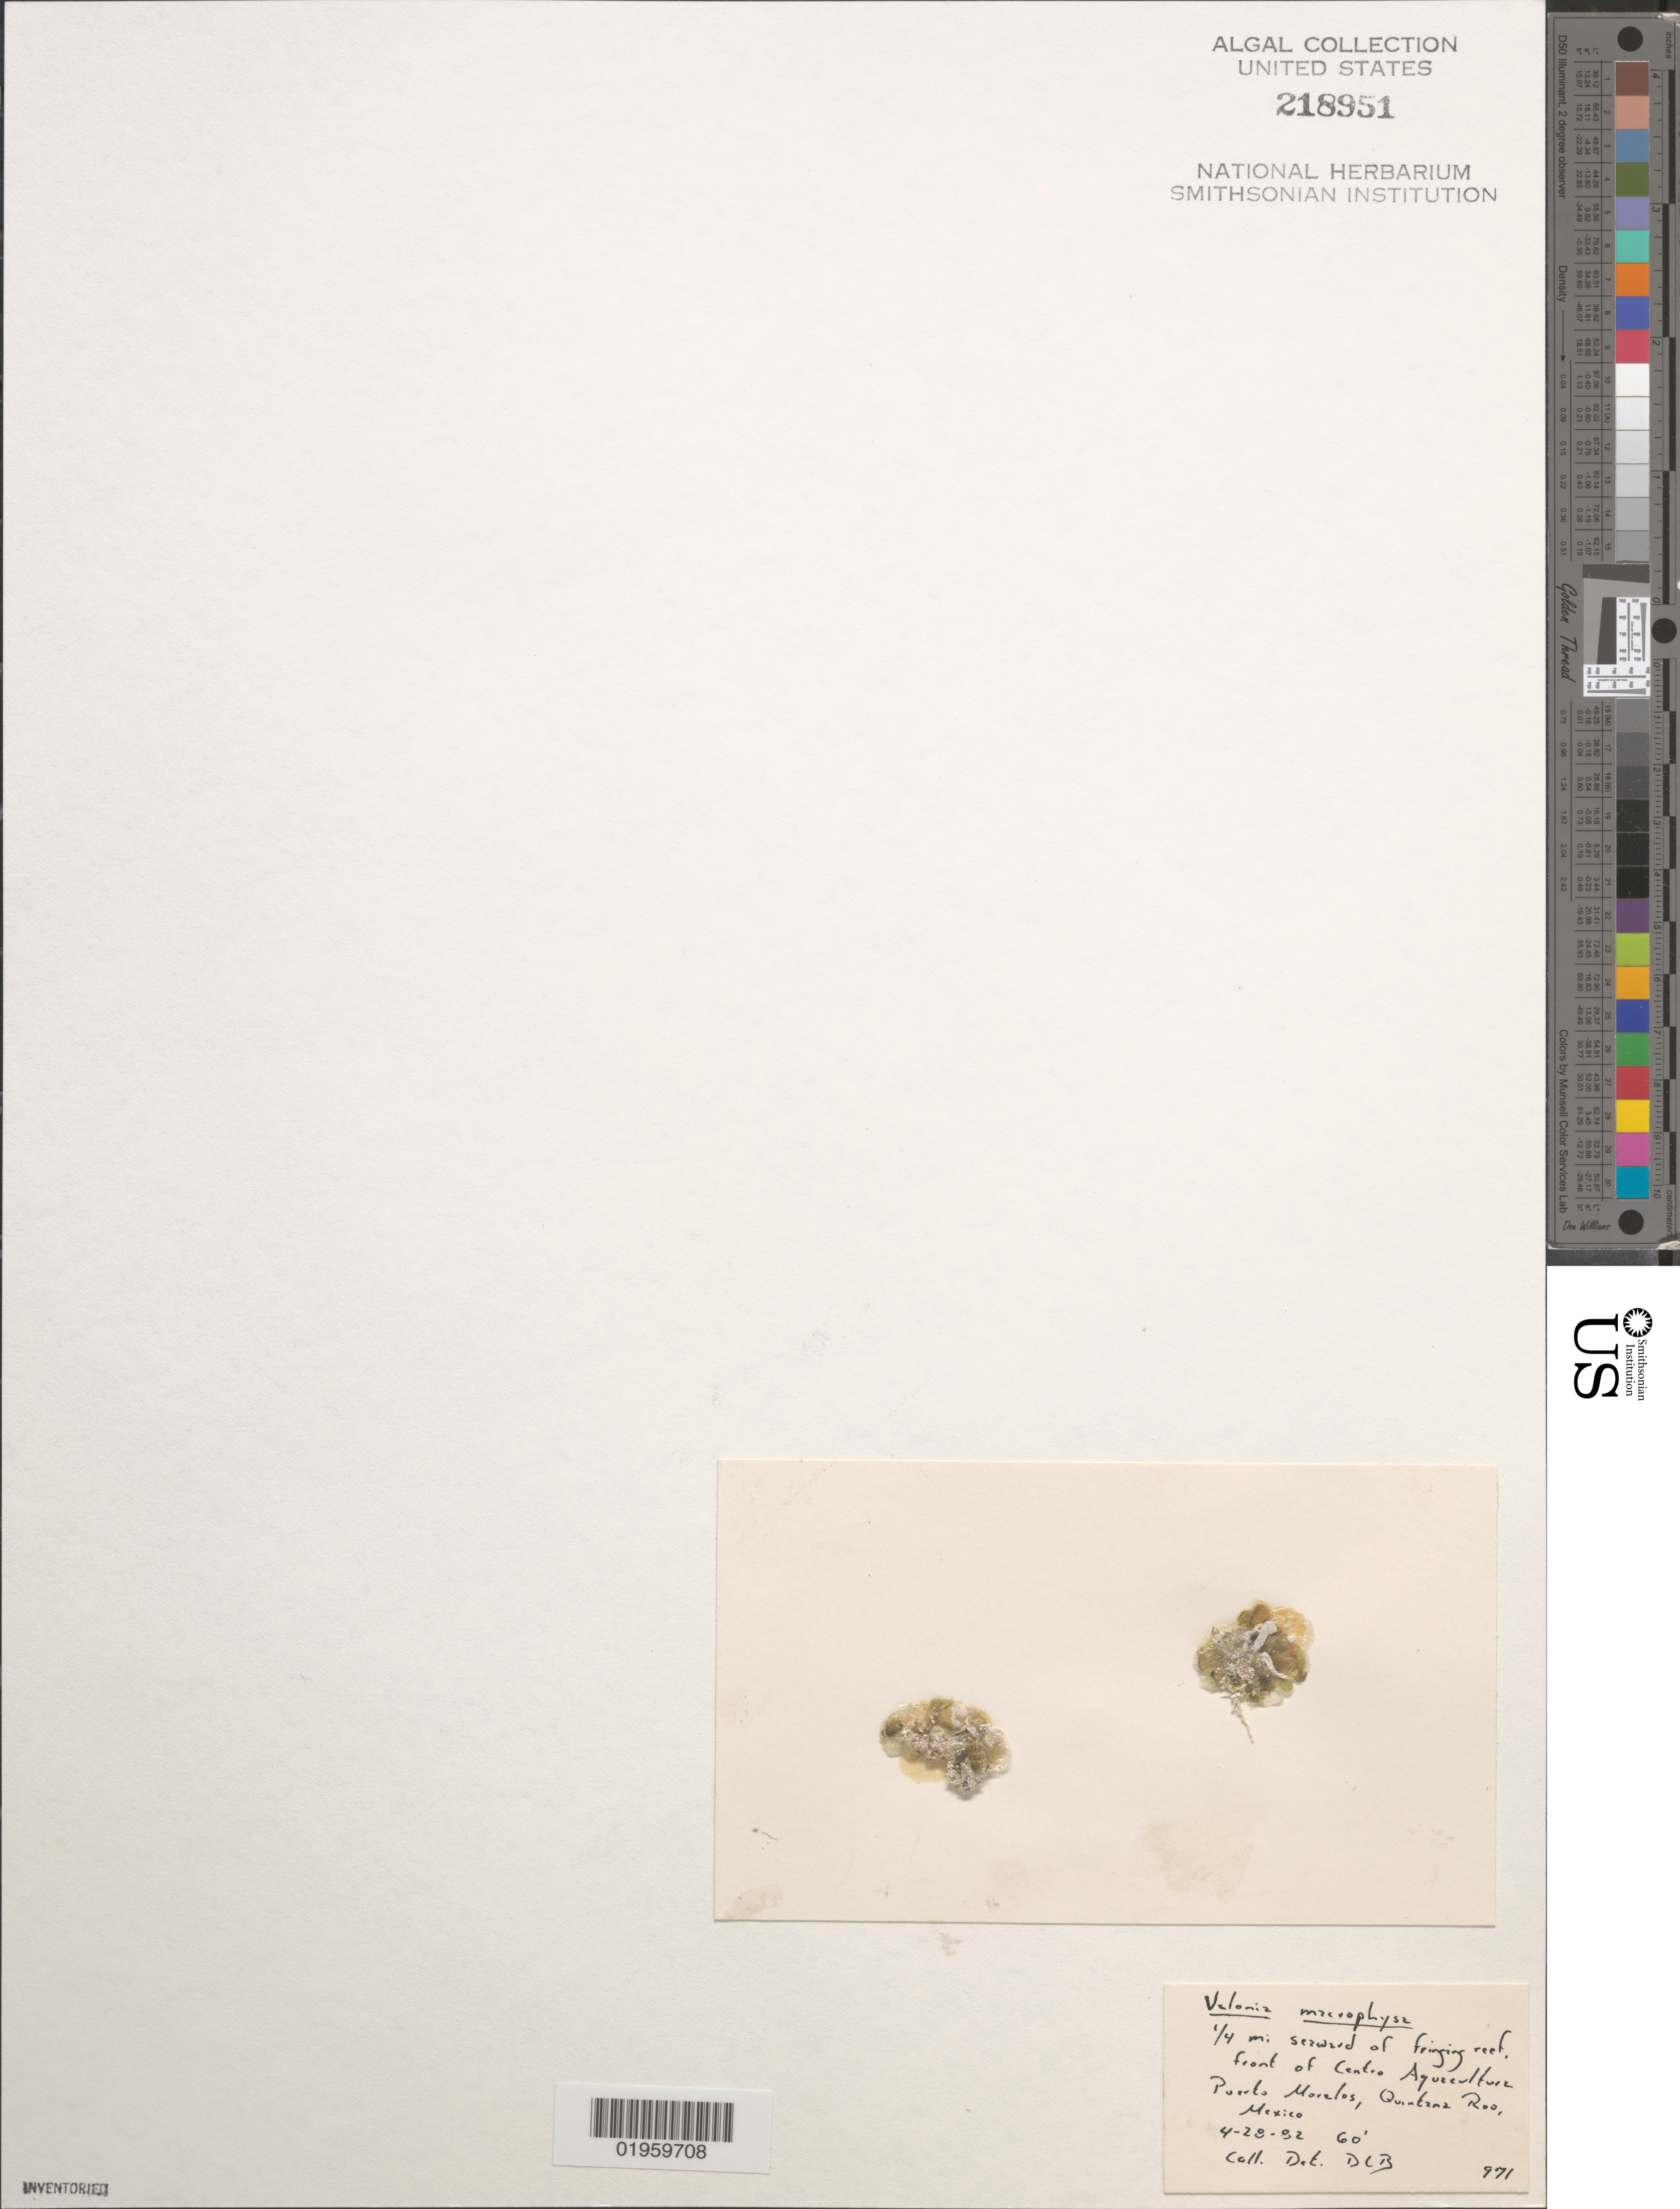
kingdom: Plantae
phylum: Chlorophyta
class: Ulvophyceae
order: Siphonocladales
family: Valoniaceae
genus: Valonia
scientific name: Valonia macrophysa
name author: Kütz.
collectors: D. L. B.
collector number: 971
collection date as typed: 28 Apr 82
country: Mexico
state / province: Quintana Roo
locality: ¼ mi seaward of fringing reef, front of Centro Aquaculture. Puerto Morelos.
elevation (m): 18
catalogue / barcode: US 218951